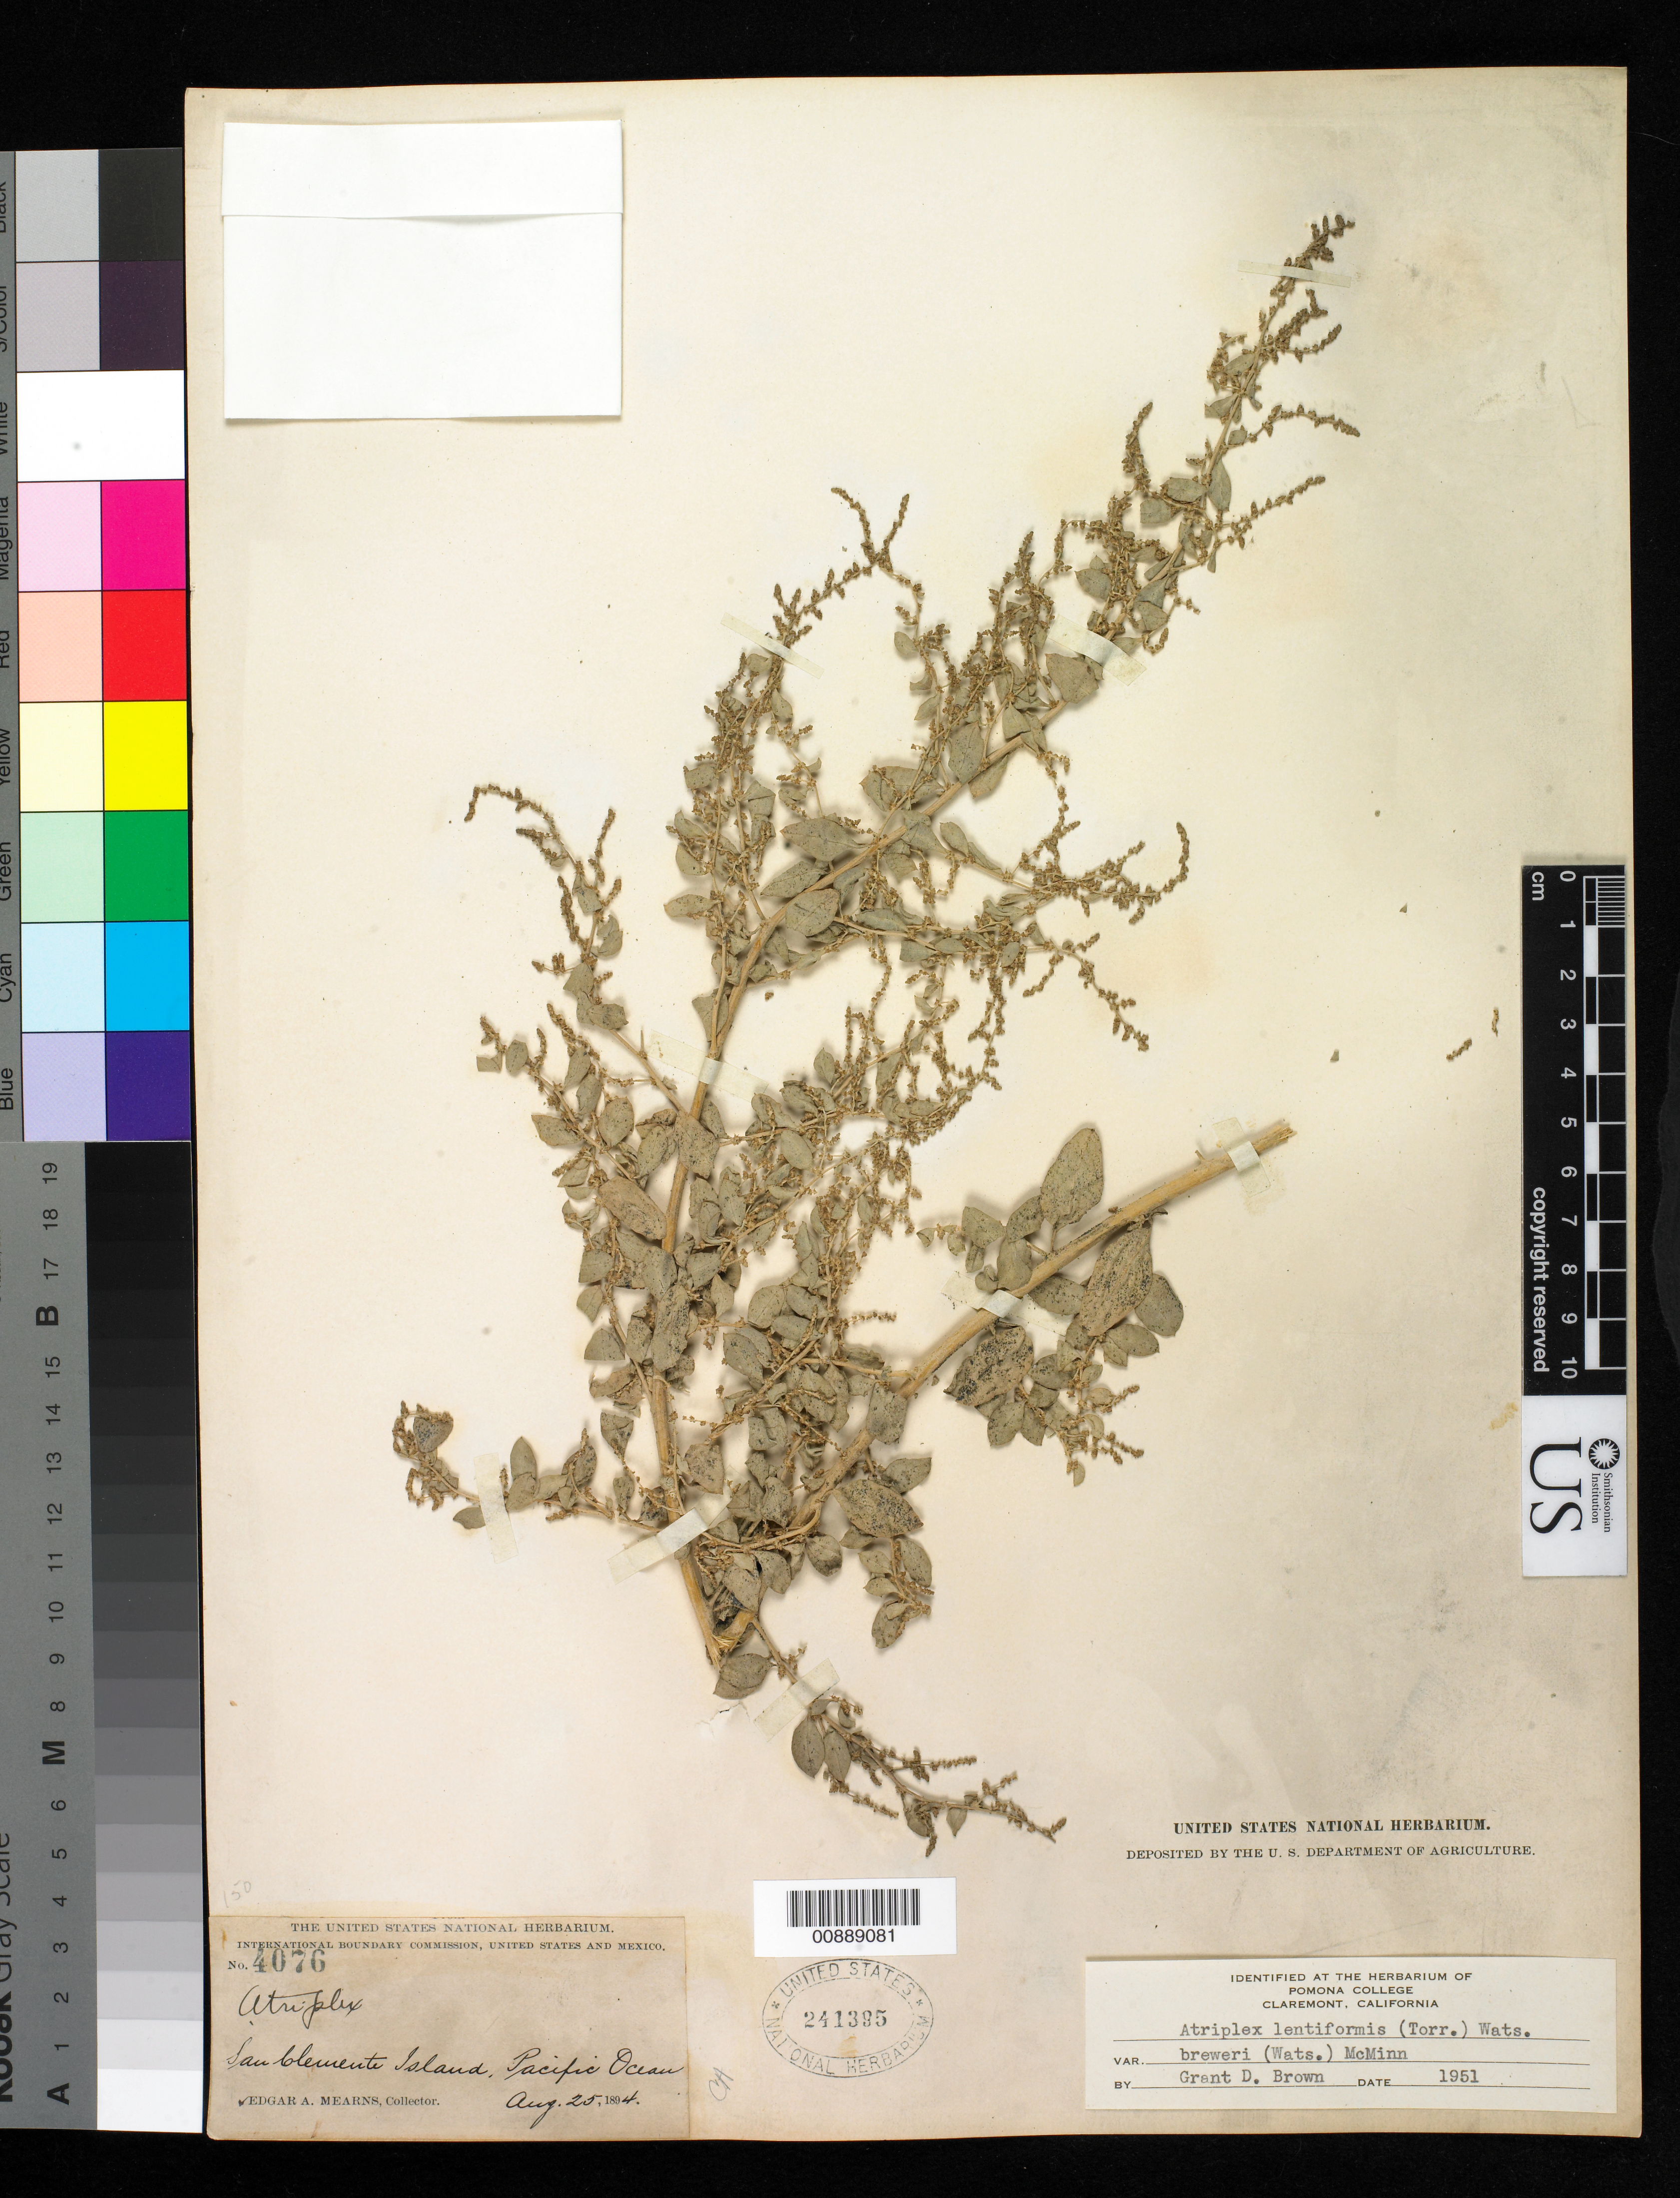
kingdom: Plantae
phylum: Tracheophyta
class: Magnoliopsida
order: Caryophyllales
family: Amaranthaceae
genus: Atriplex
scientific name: Atriplex lentiformis var. breweri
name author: (S. Watson) McMinn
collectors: E. A. Mearns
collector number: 4076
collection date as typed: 25 Aug 1894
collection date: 1894-08-25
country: United States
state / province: California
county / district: Los Angeles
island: San Clemente I.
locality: San Clemente Island, Pacific Ocean.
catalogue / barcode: US 241395